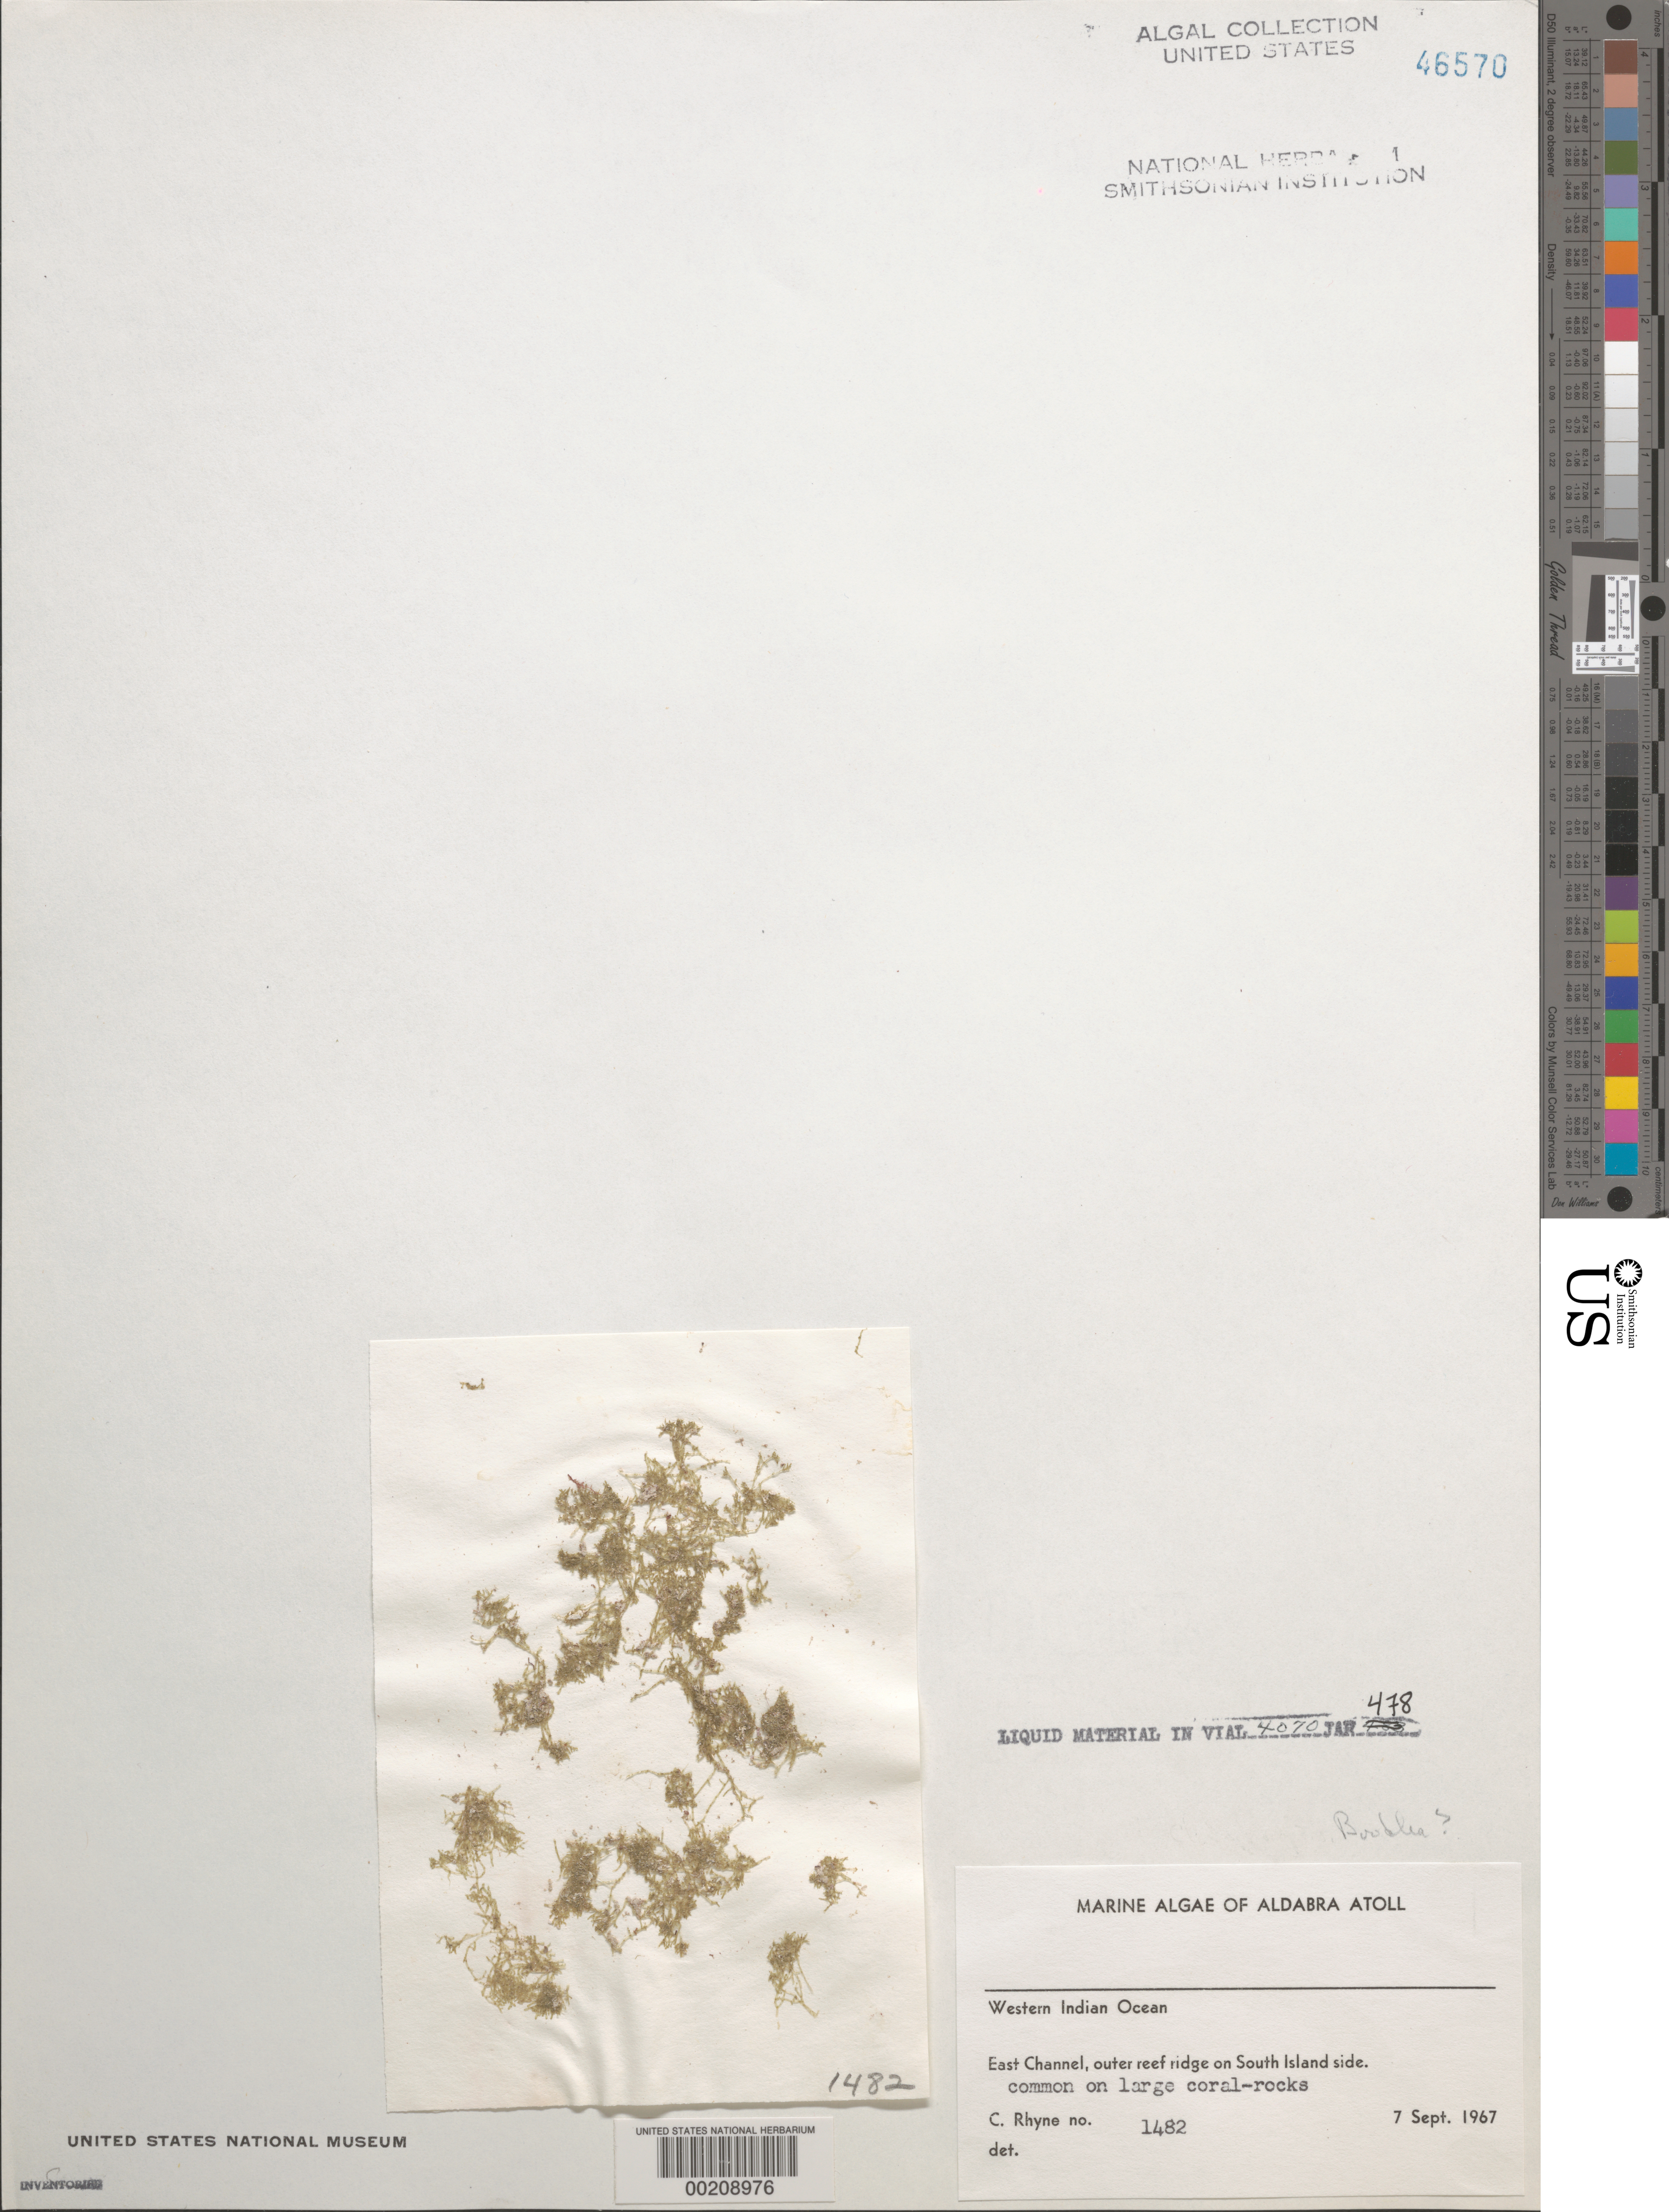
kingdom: Plantae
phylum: Chlorophyta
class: Ulvophyceae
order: Siphonocladales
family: Boodleaceae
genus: Boodlea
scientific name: Boodlea sp.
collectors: C. Rhyne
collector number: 1482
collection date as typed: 07 Sep 1967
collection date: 1967-09-07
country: Seychelles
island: Aldabra Atoll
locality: East Channel, on South Island side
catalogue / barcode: US 46570